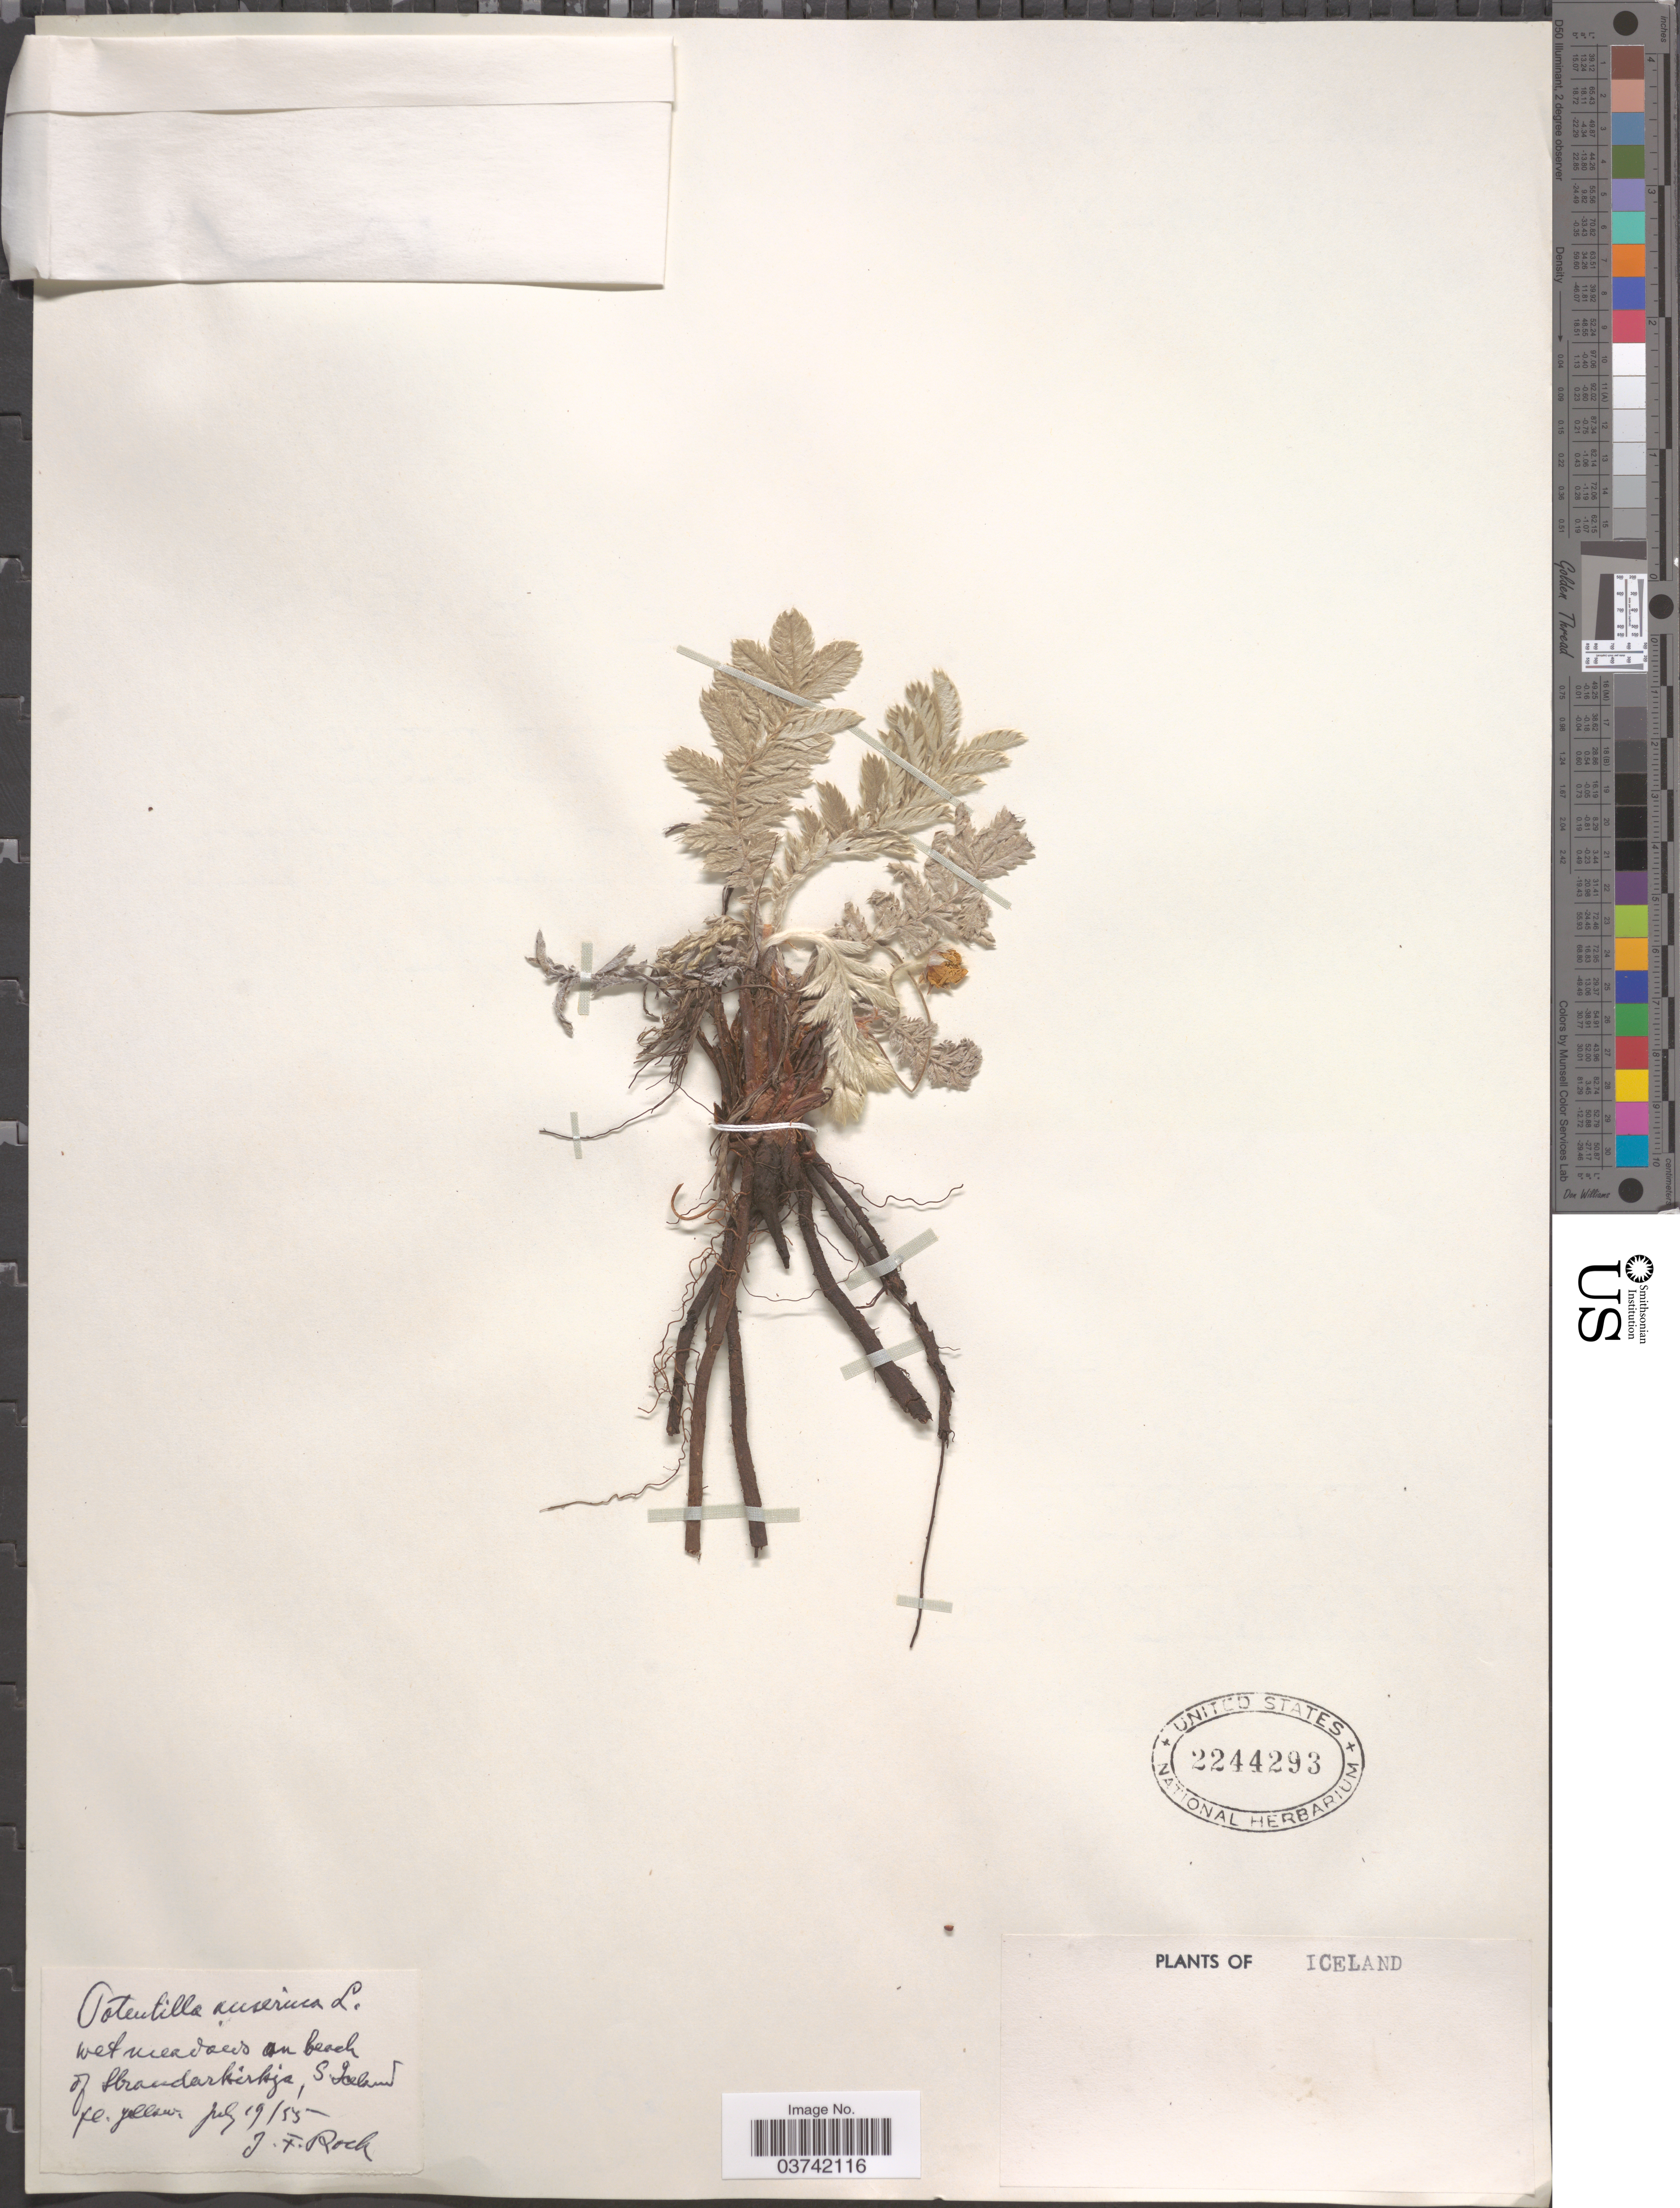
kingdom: Plantae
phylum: Tracheophyta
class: Magnoliopsida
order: Rosales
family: Rosaceae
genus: Argentina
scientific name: Argentina anserina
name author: (L.) Rydb.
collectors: J. Rock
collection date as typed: Transcribed d/m/y: 19/7/55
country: Iceland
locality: Beach of Strandarkirkja, S. Iceland.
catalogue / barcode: US 2244293